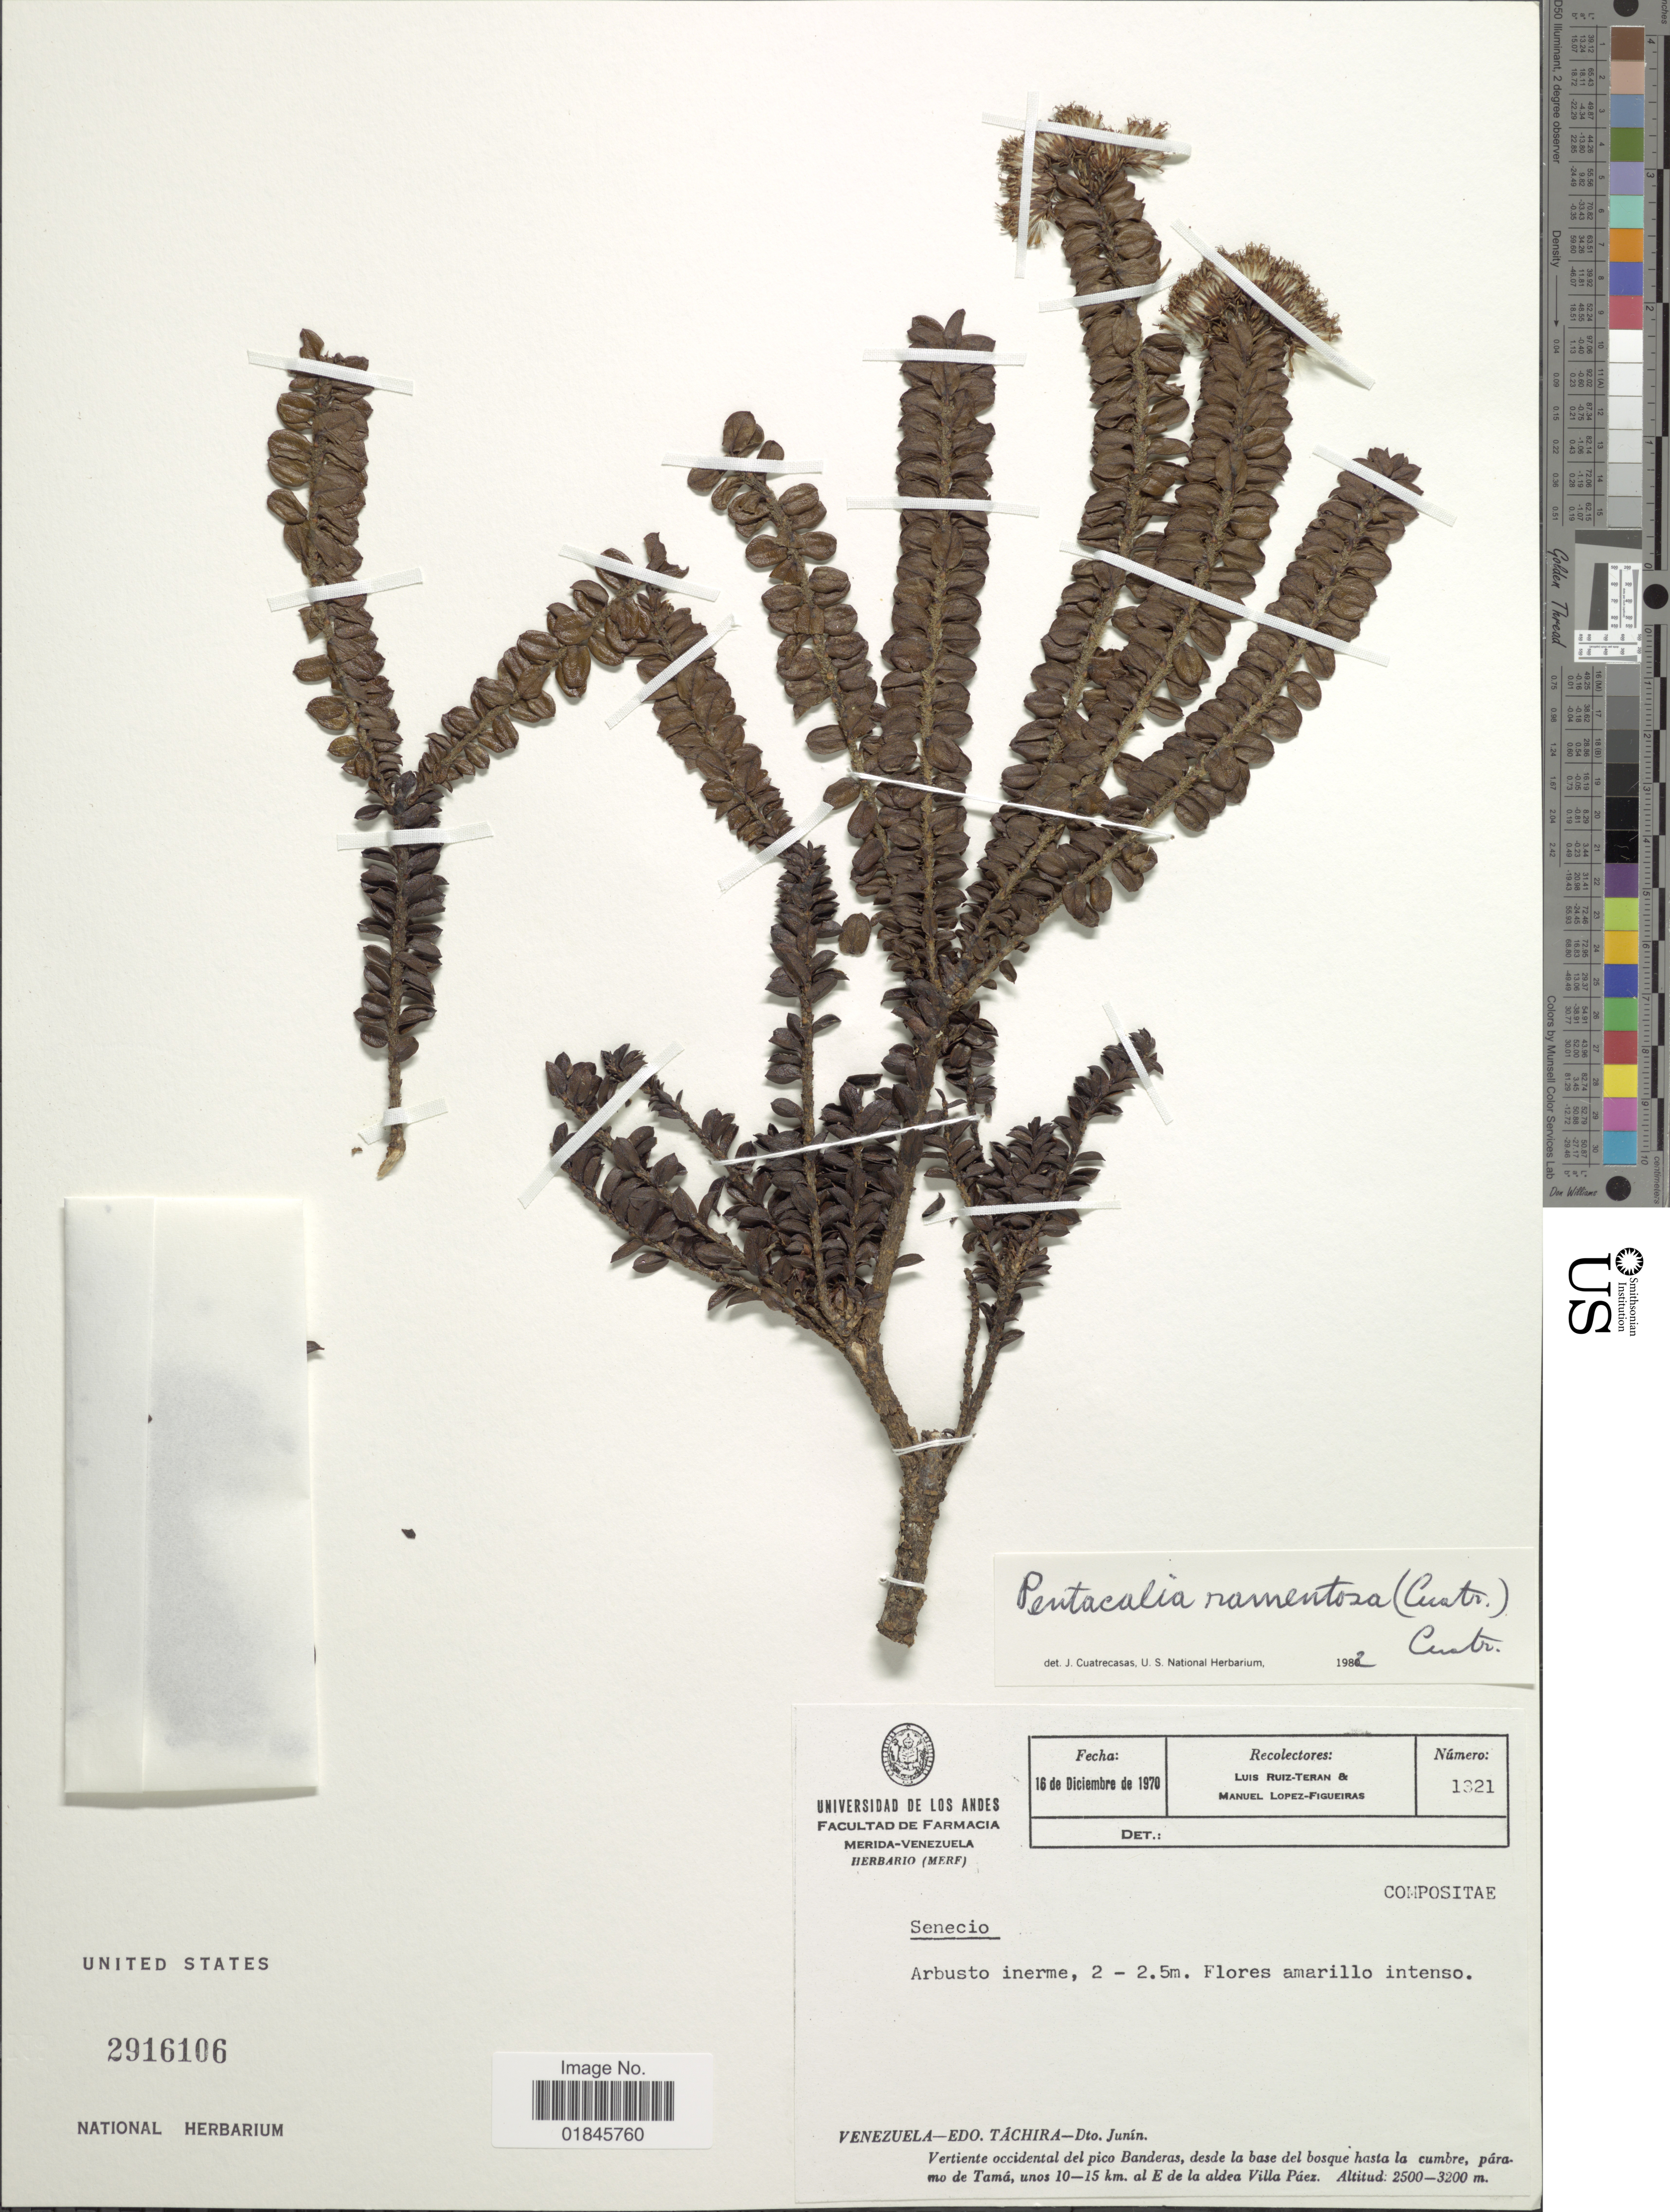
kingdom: Plantae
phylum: Tracheophyta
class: Magnoliopsida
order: Asterales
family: Asteraceae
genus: Pentacalia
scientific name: Pentacalia ramentosa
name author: (Cuatrec.) Cuatrec.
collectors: L. Teran & M. López Figueiras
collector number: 1321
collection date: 1970-12-16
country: Venezuela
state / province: Tachira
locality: Venezuela - Edo. Táchira - Dto. Junín. Vertiente occidental del pico Banderas, desde la base del bosque hasta la cumbre, páramo de Tamá, unos 10-15 km. al E de la aldea Villa Páez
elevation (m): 2500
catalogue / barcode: US 2916106